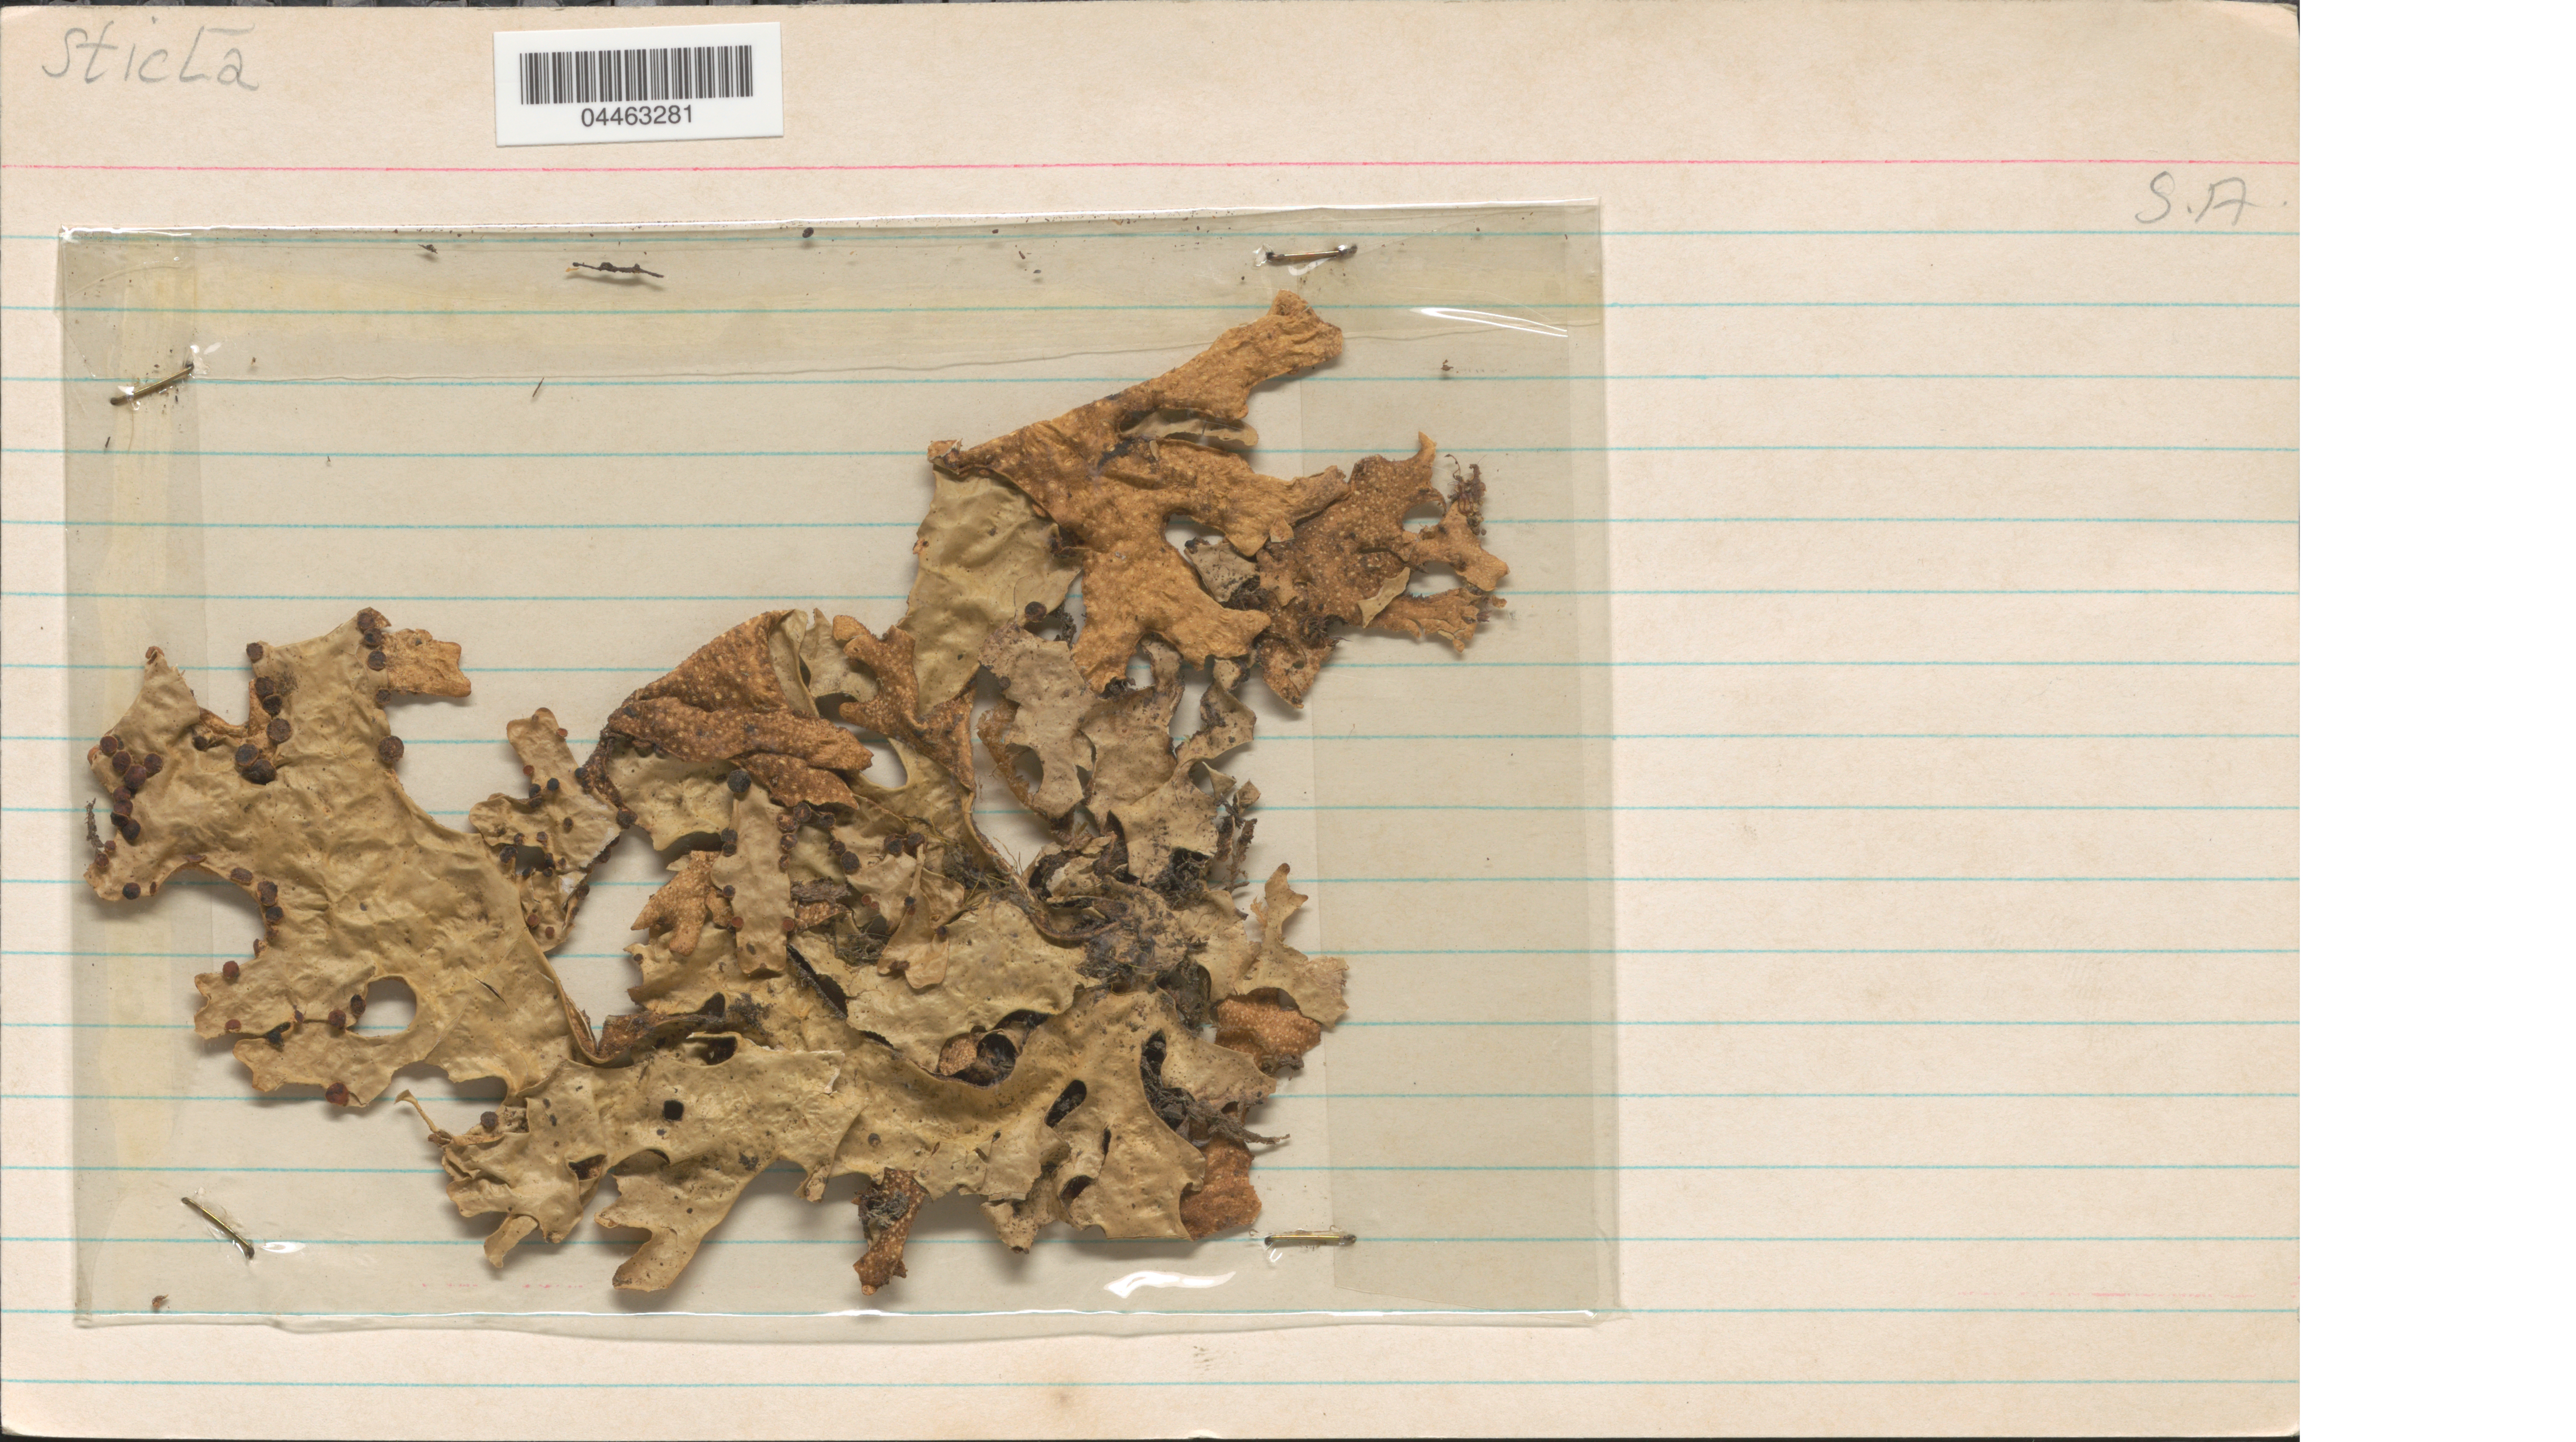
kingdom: Fungi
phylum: Ascomycota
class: Lecanoromycetes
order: Lecanorales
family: Stereocaulaceae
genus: Stereocaulon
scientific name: Stereocaulon sp.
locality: S.A. [unsure placement]